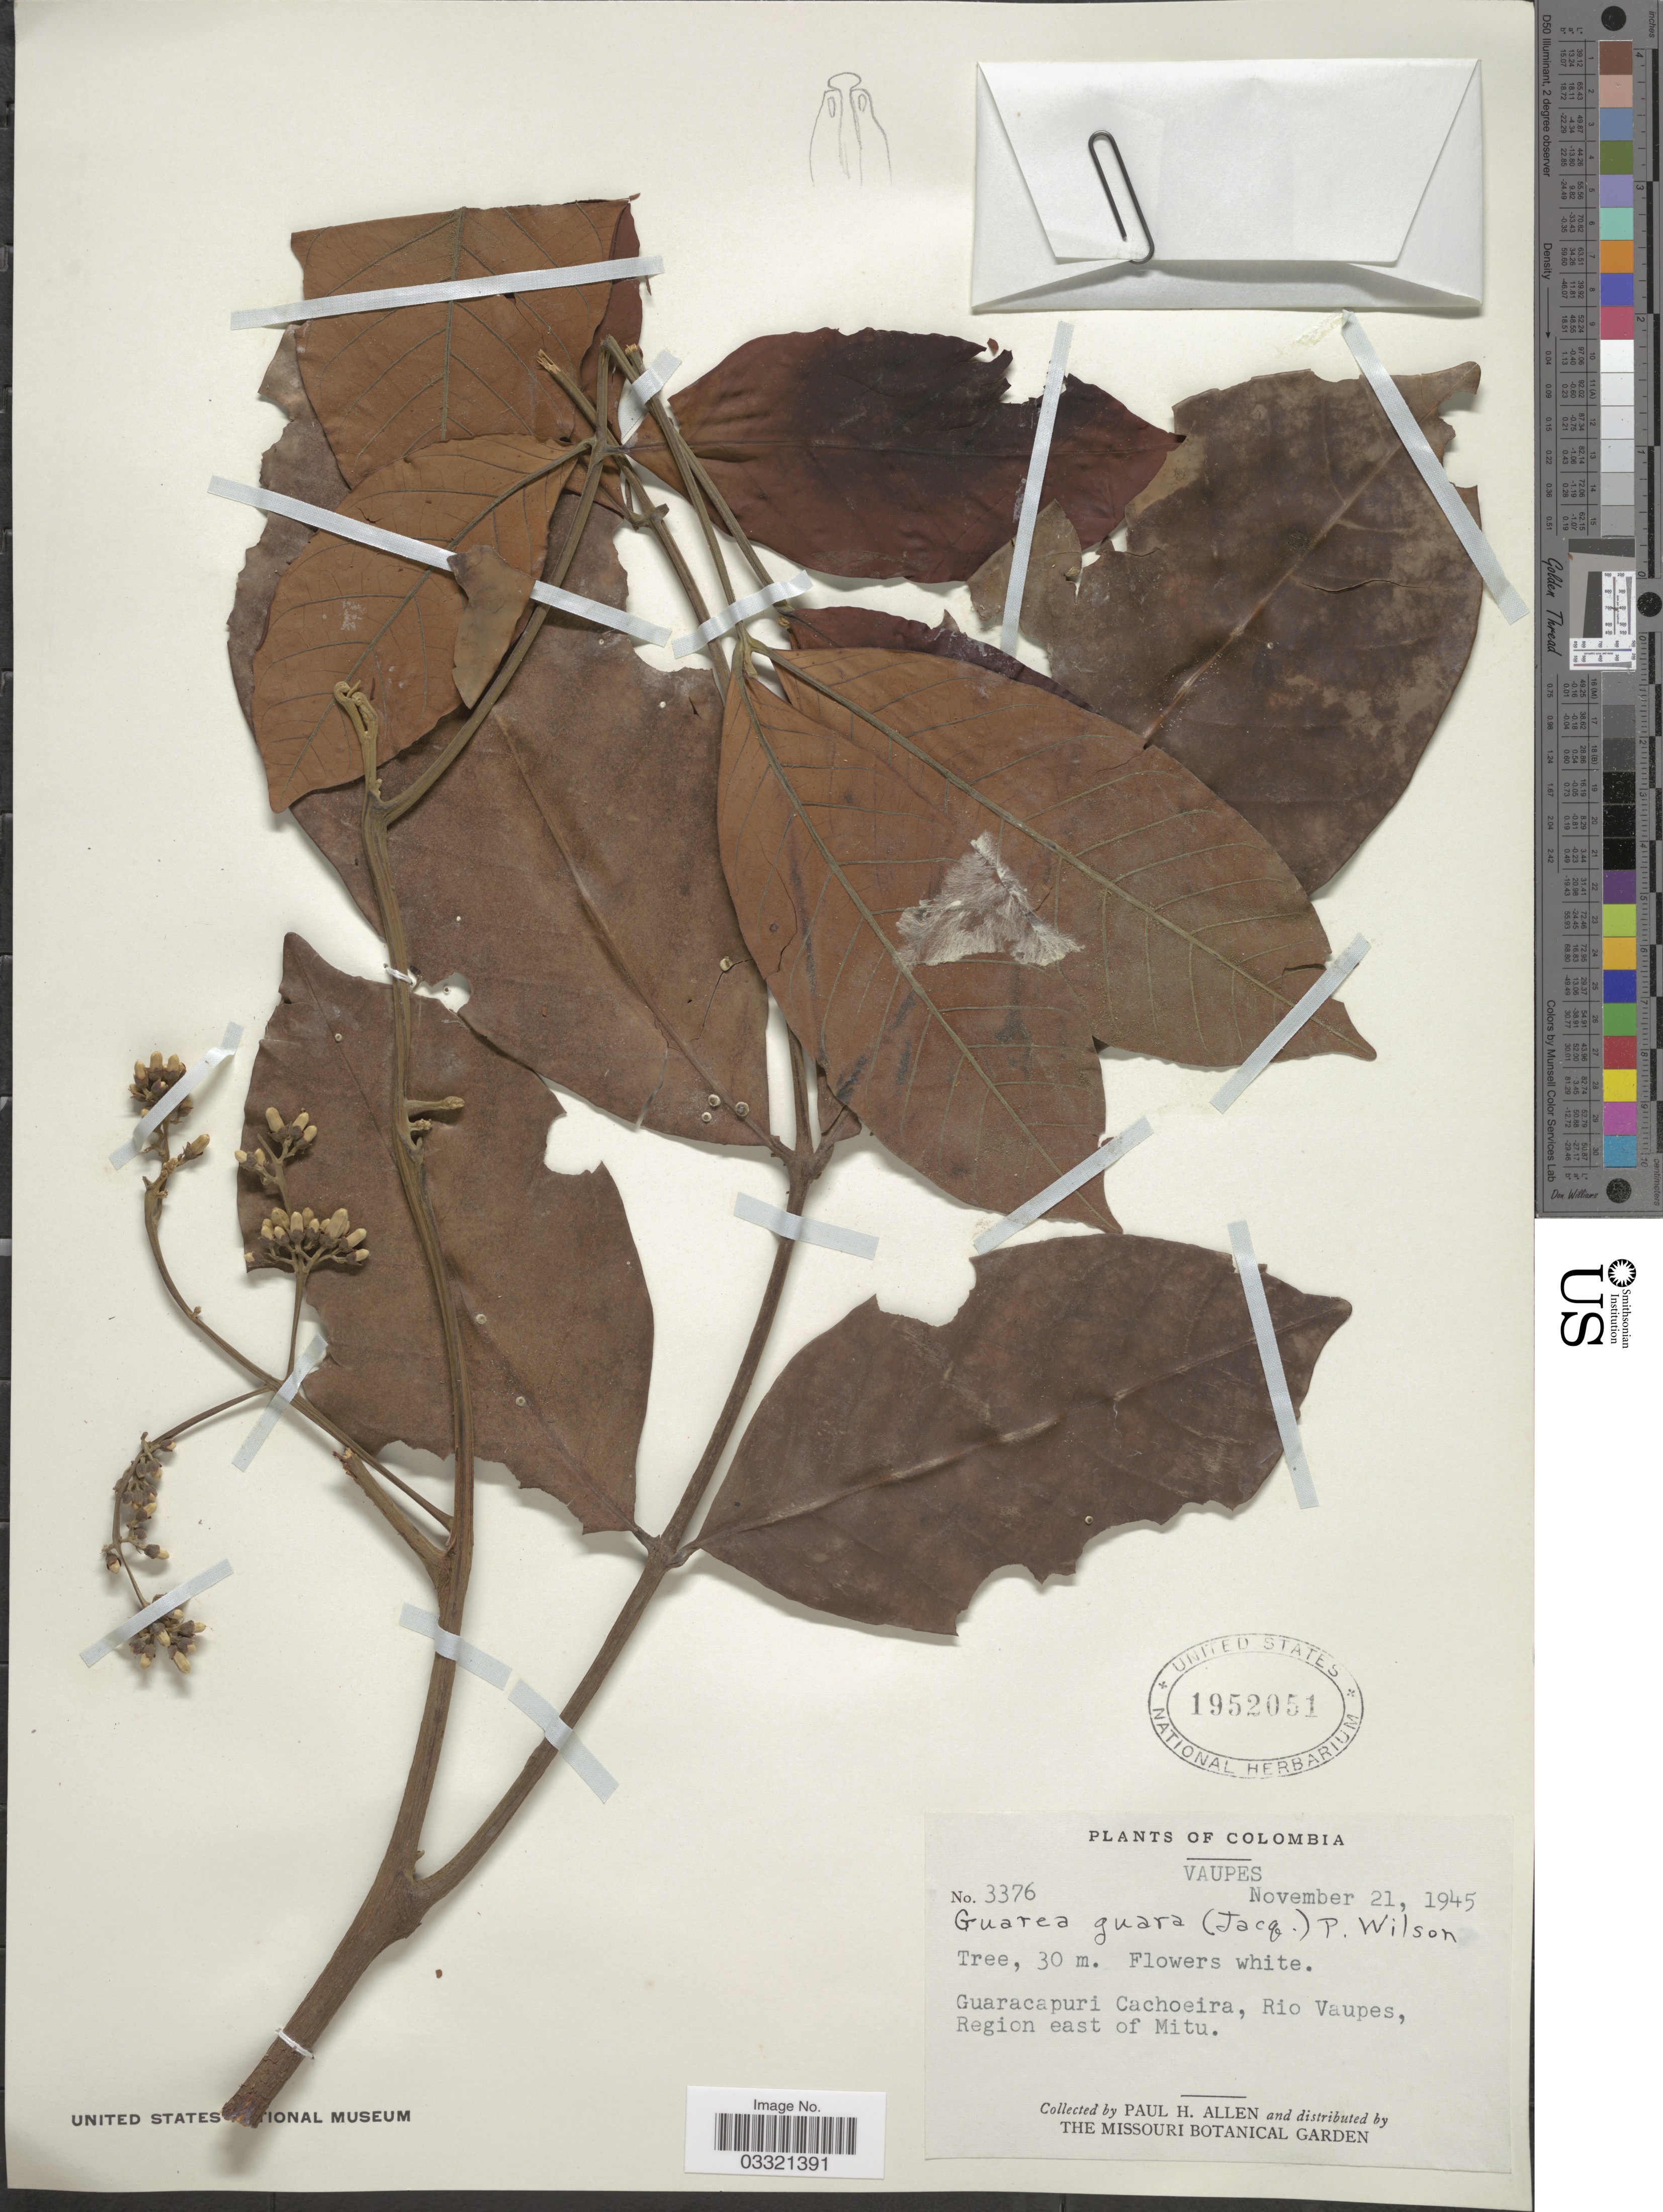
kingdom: Plantae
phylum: Tracheophyta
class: Magnoliopsida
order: Sapindales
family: Meliaceae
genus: Guarea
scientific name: Guarea guidonia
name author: (L.) Sleumer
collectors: P. H. Allen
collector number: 3376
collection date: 1945-11-21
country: Colombia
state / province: Vaupés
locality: Guaracapuri Cochoeira, Rio Vaupes, Region east of Mitu.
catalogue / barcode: US 1952051